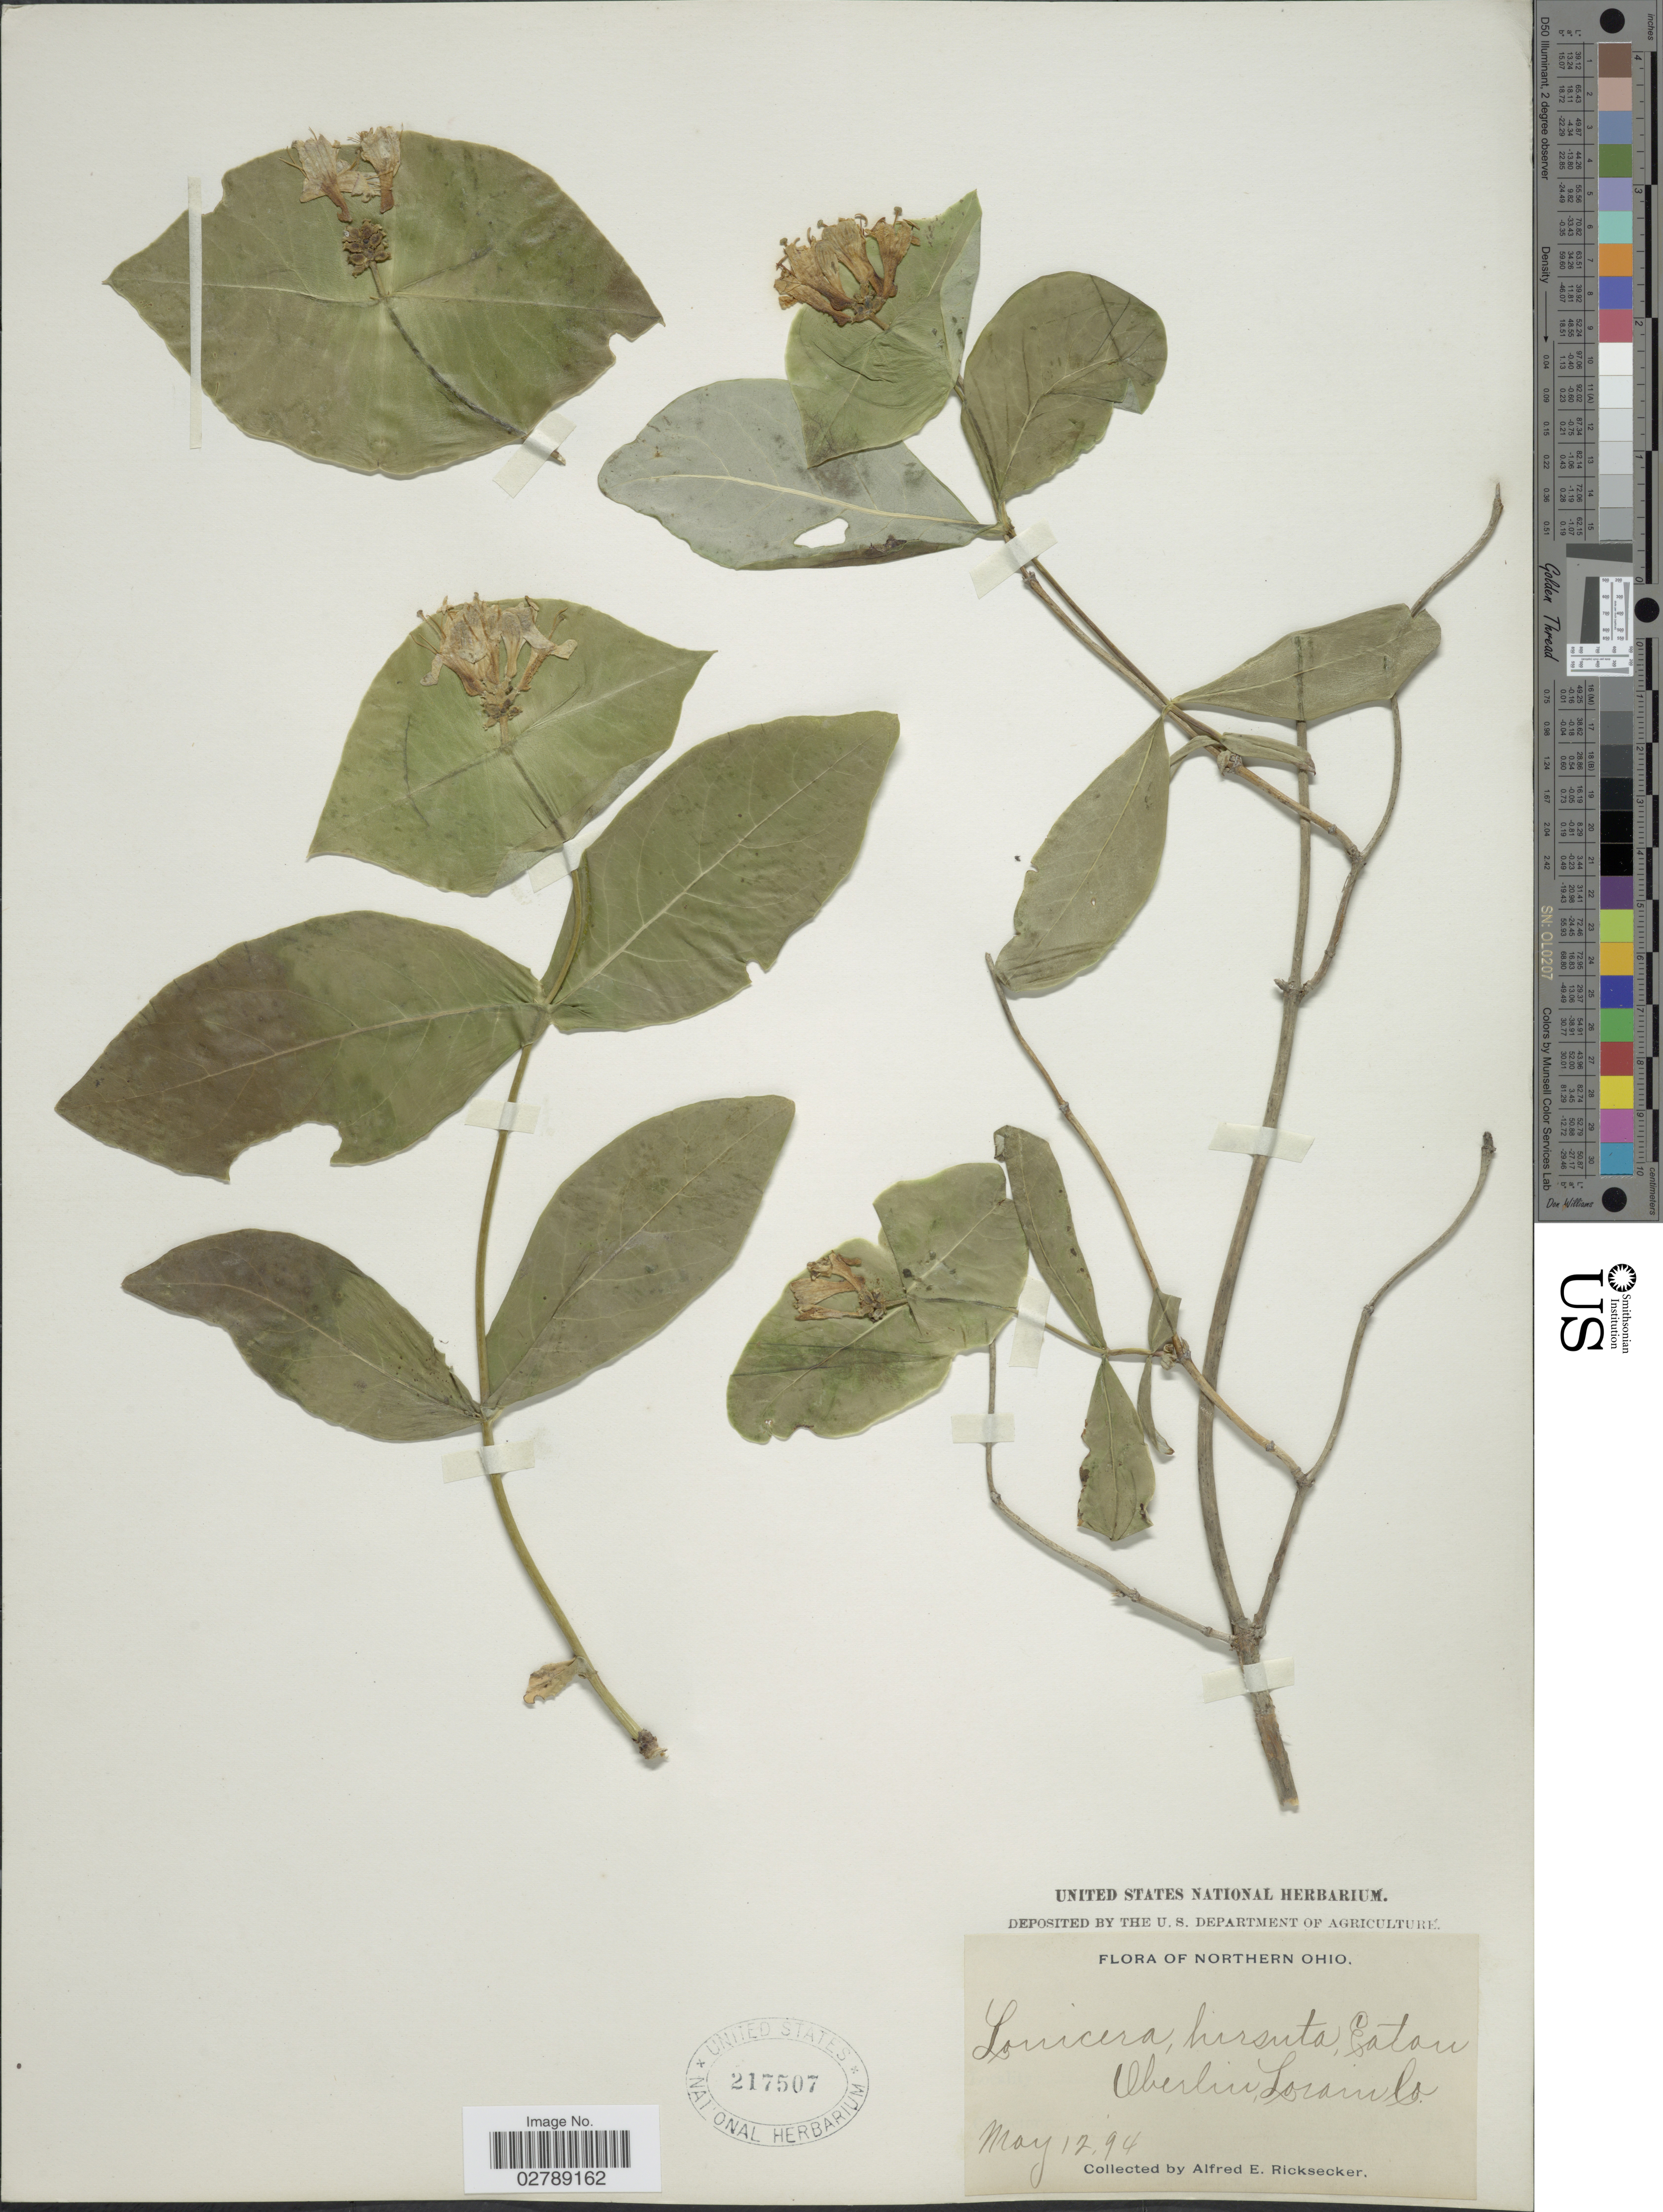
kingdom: Plantae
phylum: Tracheophyta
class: Magnoliopsida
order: Dipsacales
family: Caprifoliaceae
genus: Lonicera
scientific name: Lonicera dioica var. glaucescens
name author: (Rydb.) Butters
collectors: A. E. Ricksecker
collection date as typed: Transcribed d/m/y: 12/5/94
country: United States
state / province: Ohio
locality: Northern Ohio. Oberlin, Lorain Co.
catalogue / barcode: US 217507